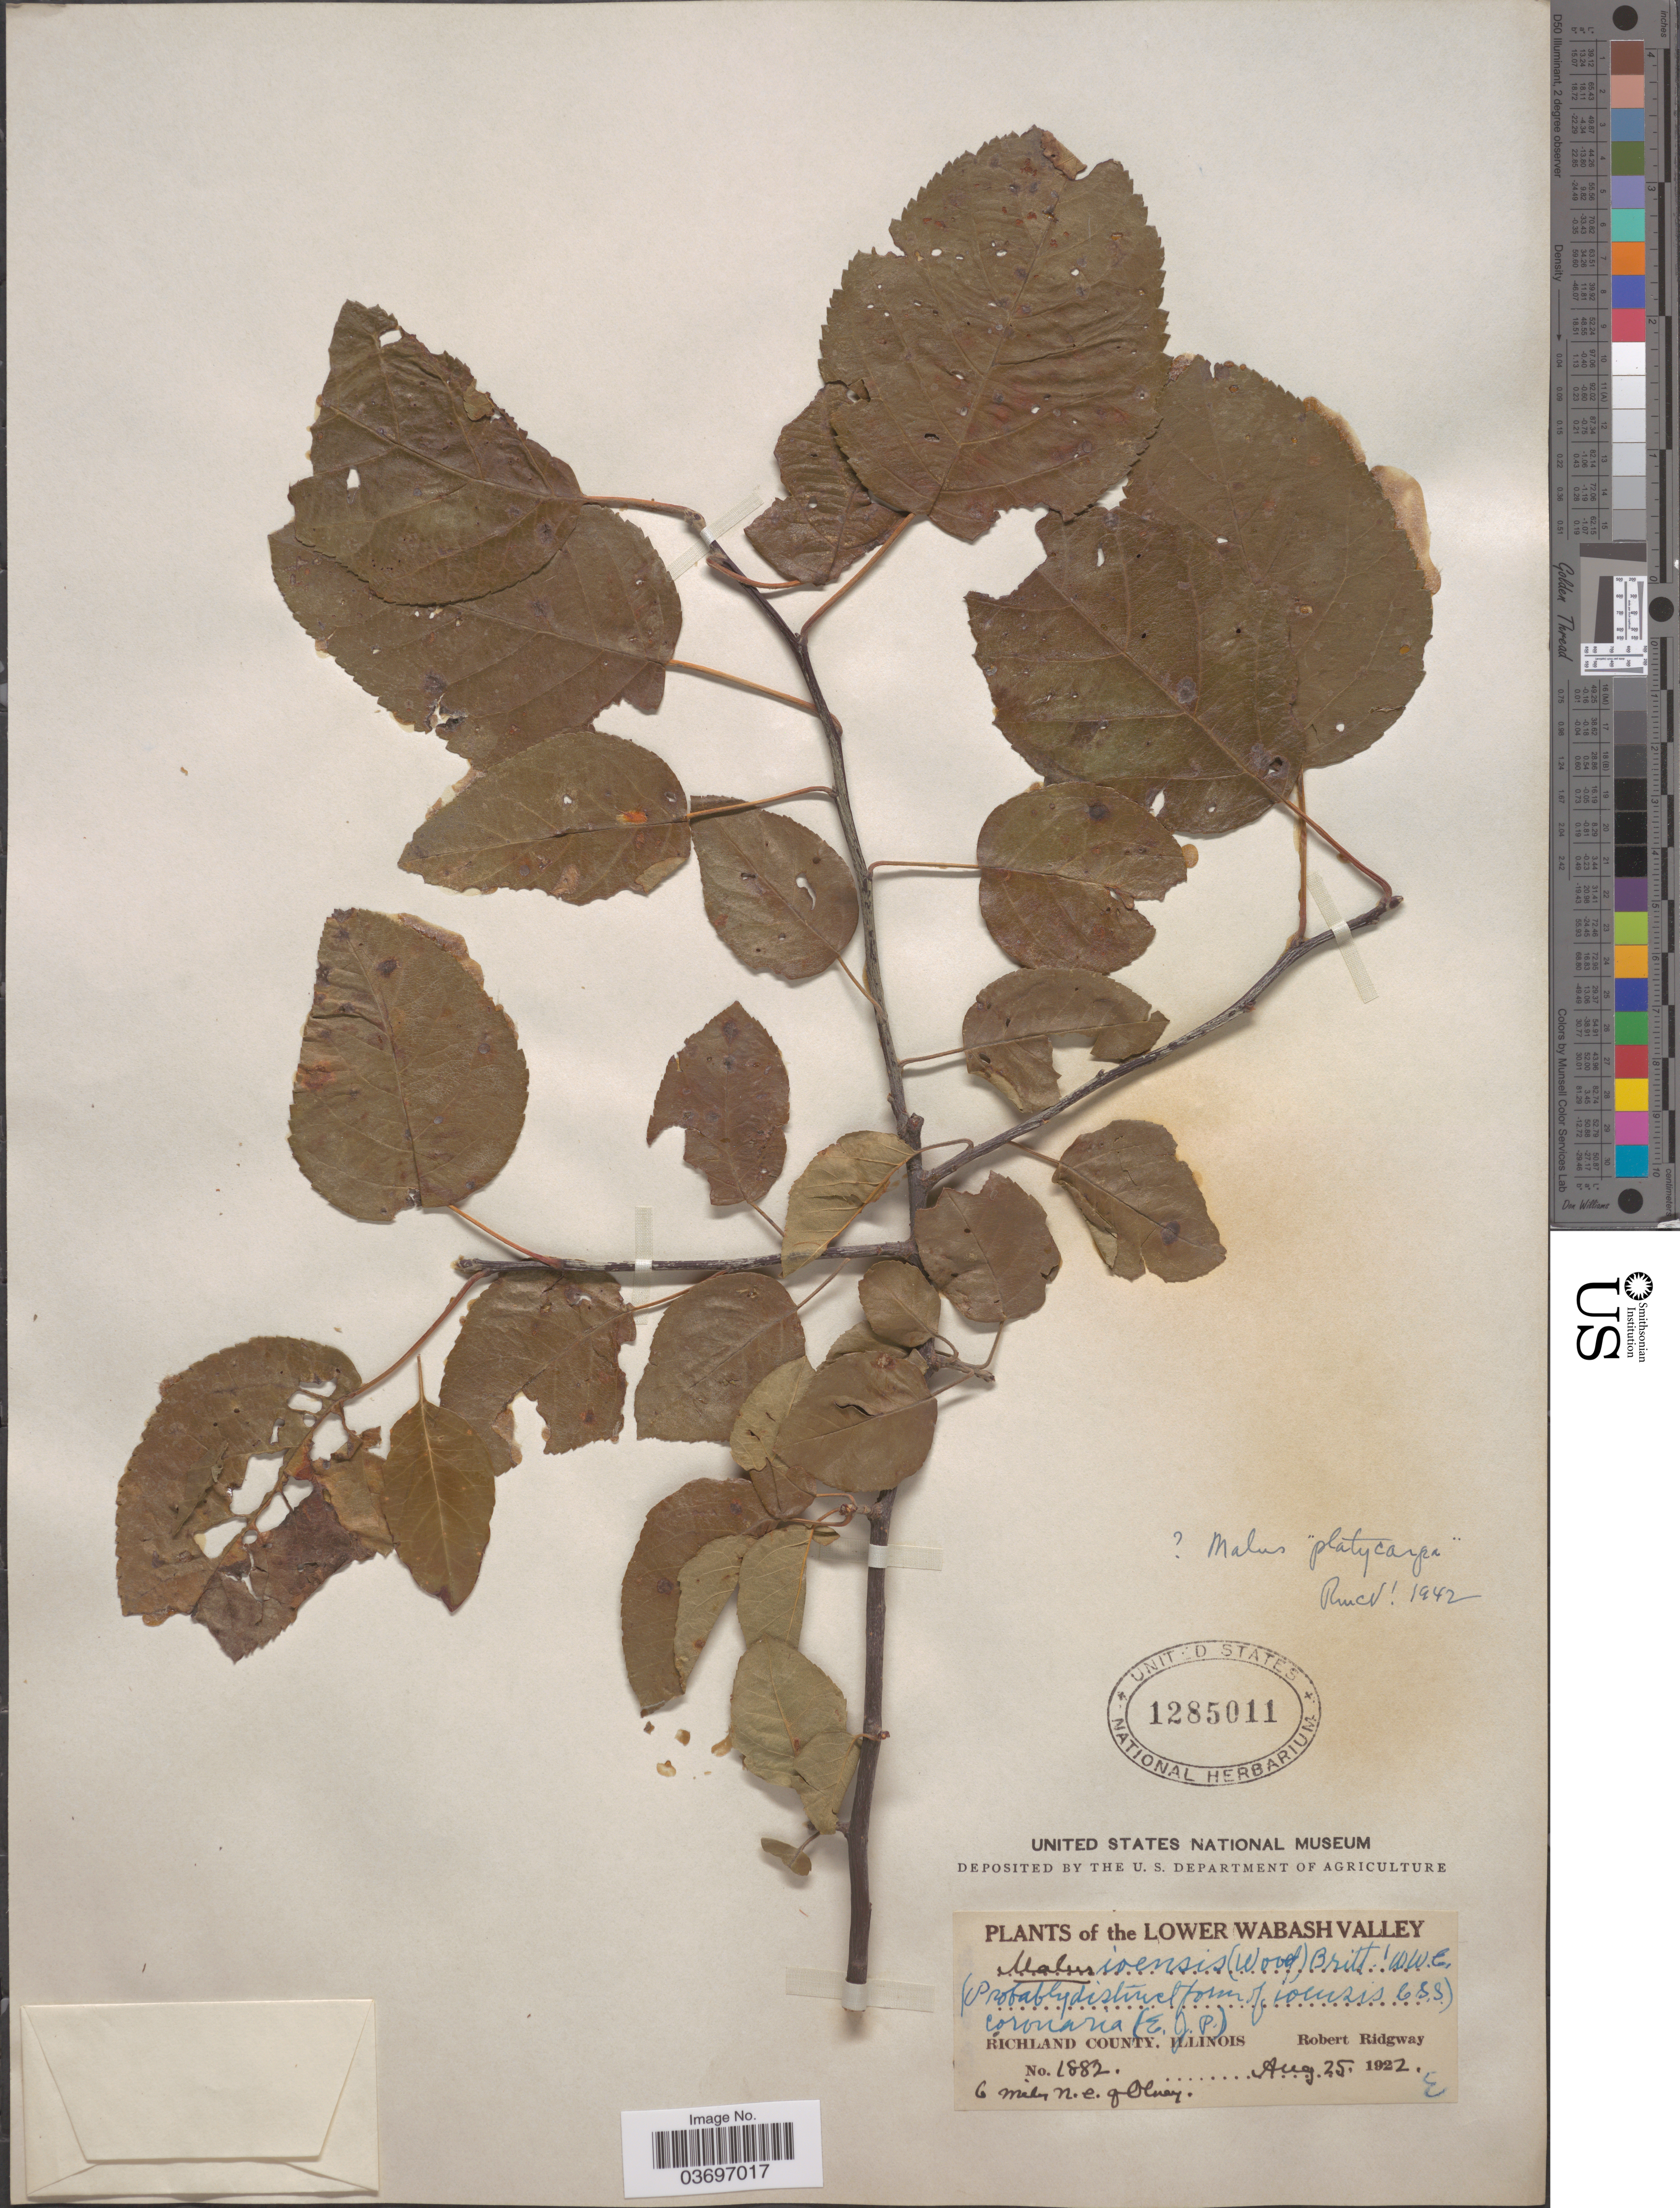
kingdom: Plantae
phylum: Tracheophyta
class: Magnoliopsida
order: Rosales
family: Rosaceae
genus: Malus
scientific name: Malus platycarpa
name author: Rehder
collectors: R. Ridgway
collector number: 1882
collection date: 1922-08-25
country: United States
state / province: Illinois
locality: The Lower Wabash Valley. Richland County. 6 miles n.e. of Olney.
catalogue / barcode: US 1285011